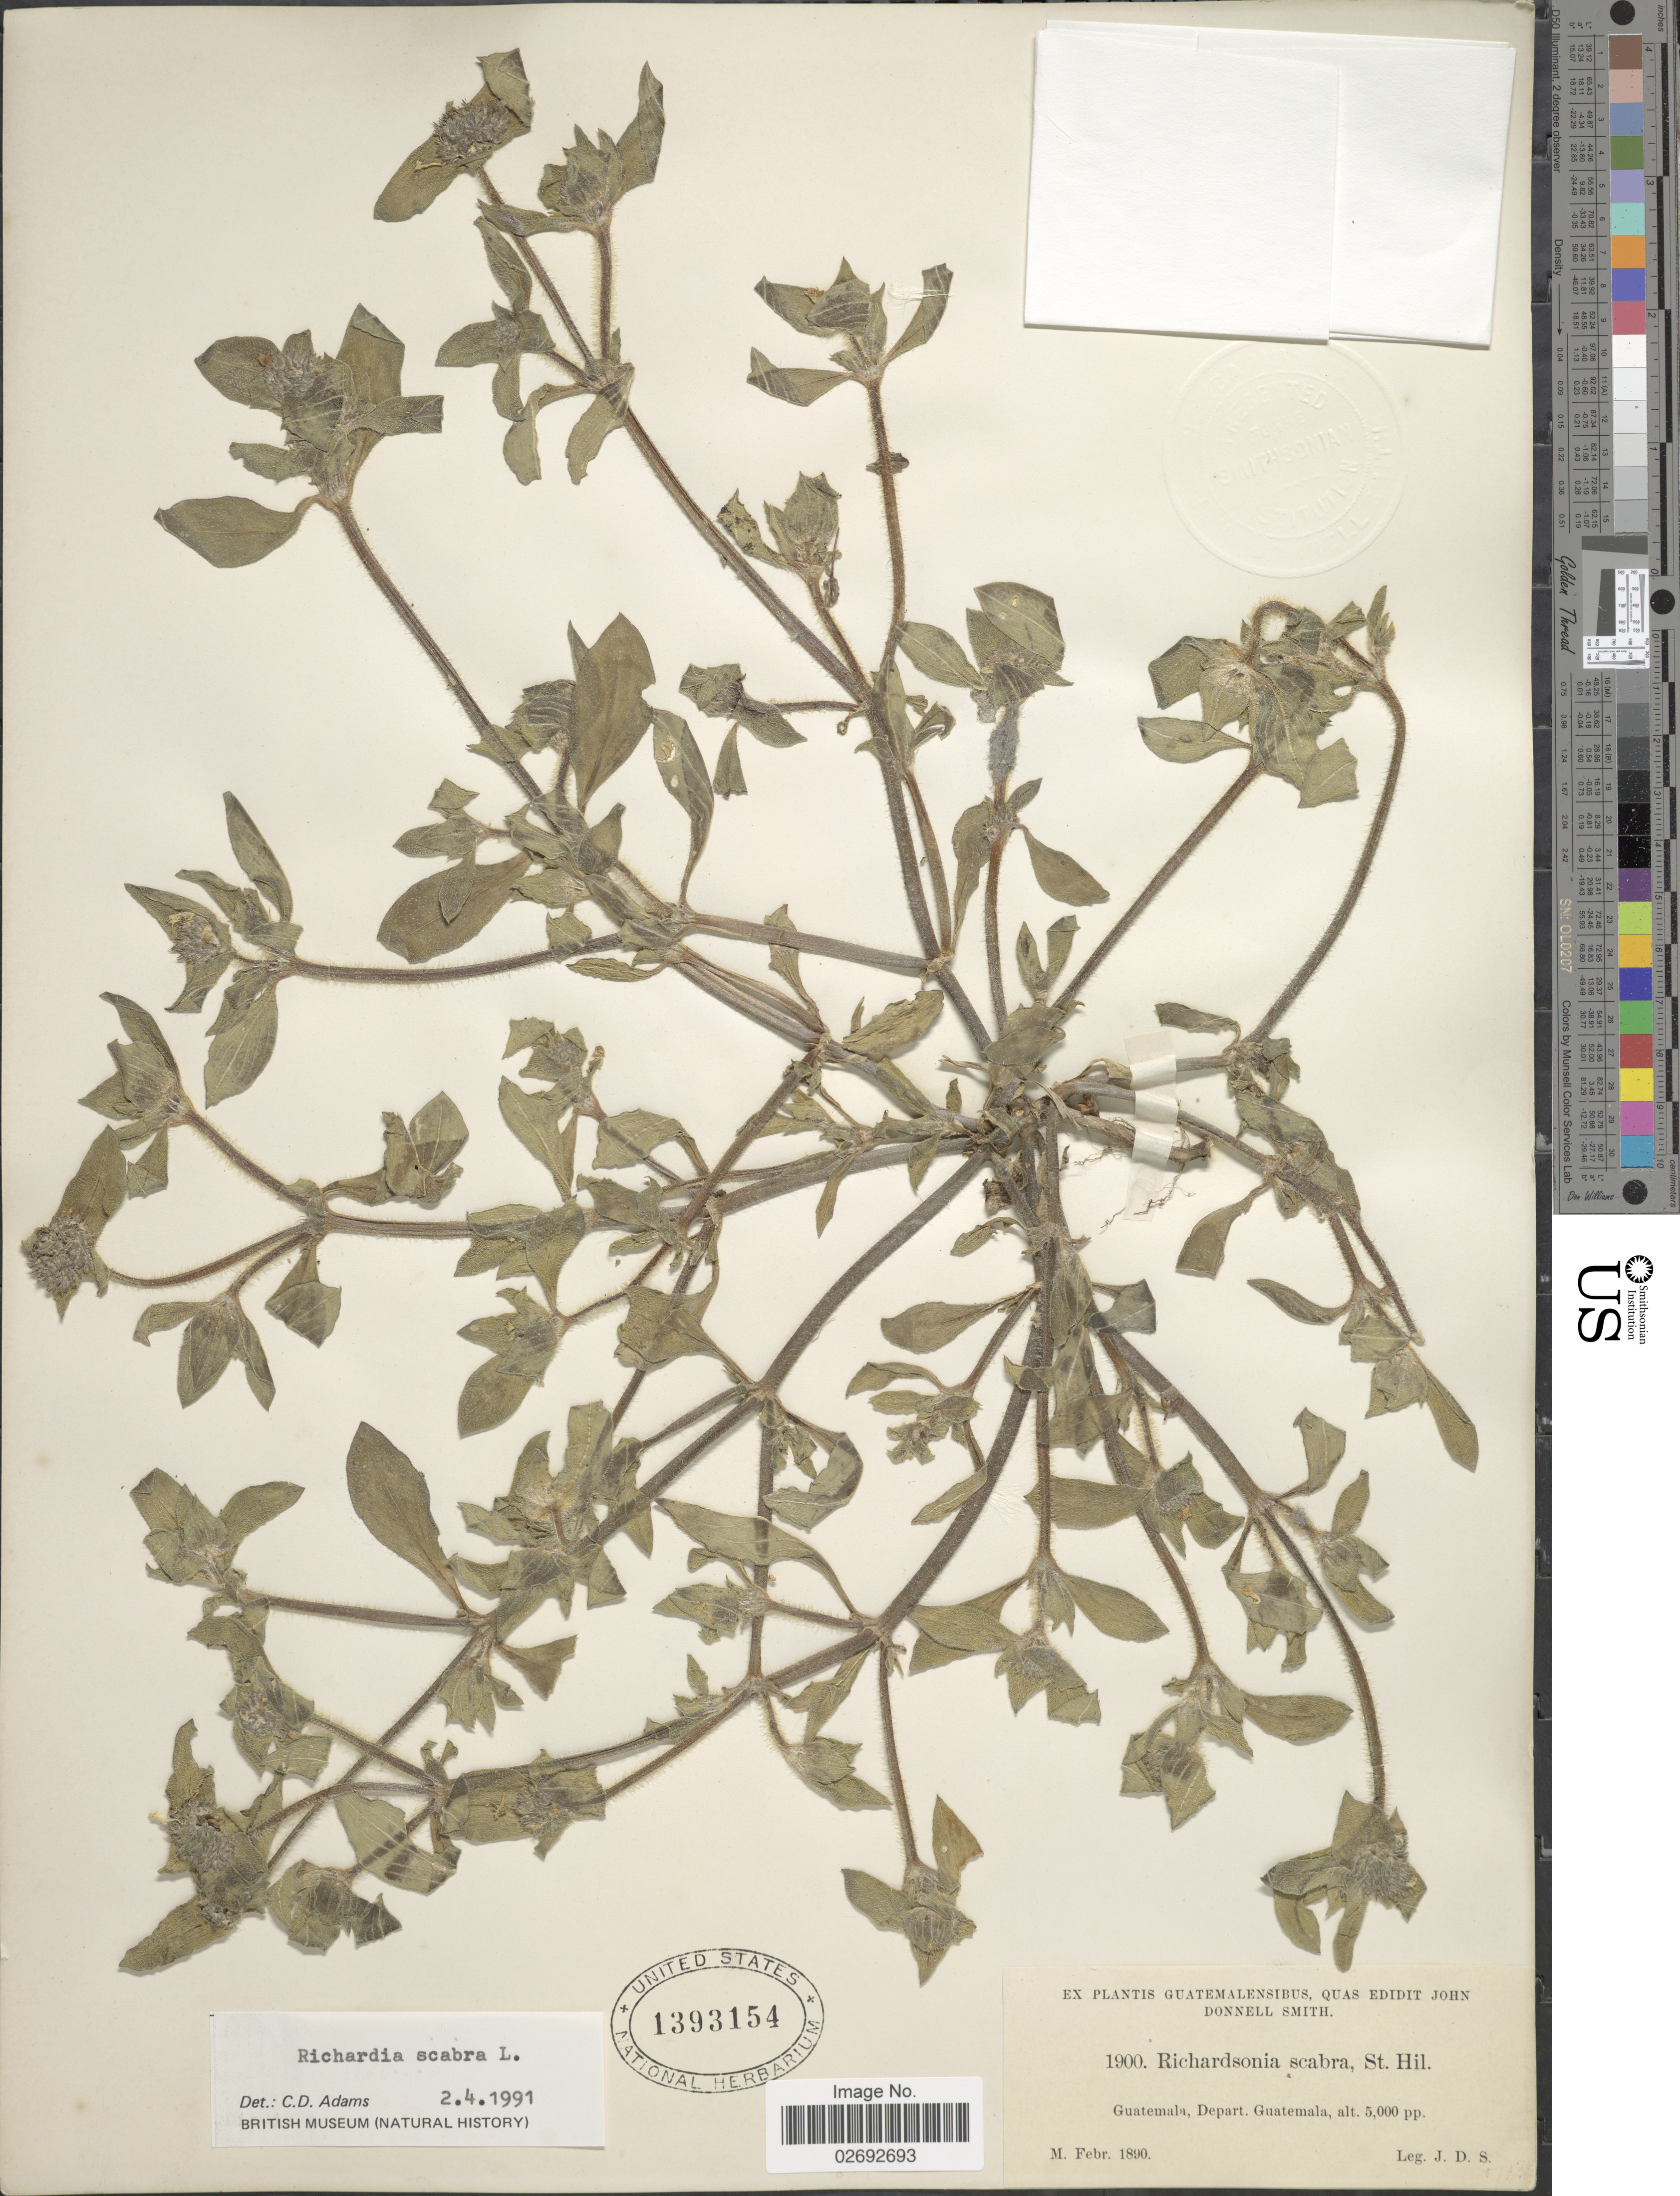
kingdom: Plantae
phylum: Tracheophyta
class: Magnoliopsida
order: Gentianales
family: Rubiaceae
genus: Richardia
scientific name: Richardia scabra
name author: L.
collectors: J. Donnell Smith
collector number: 1900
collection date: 1890-02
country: Guatemala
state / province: Guatemala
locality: Guatemala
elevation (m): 1524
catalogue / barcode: US 1393154